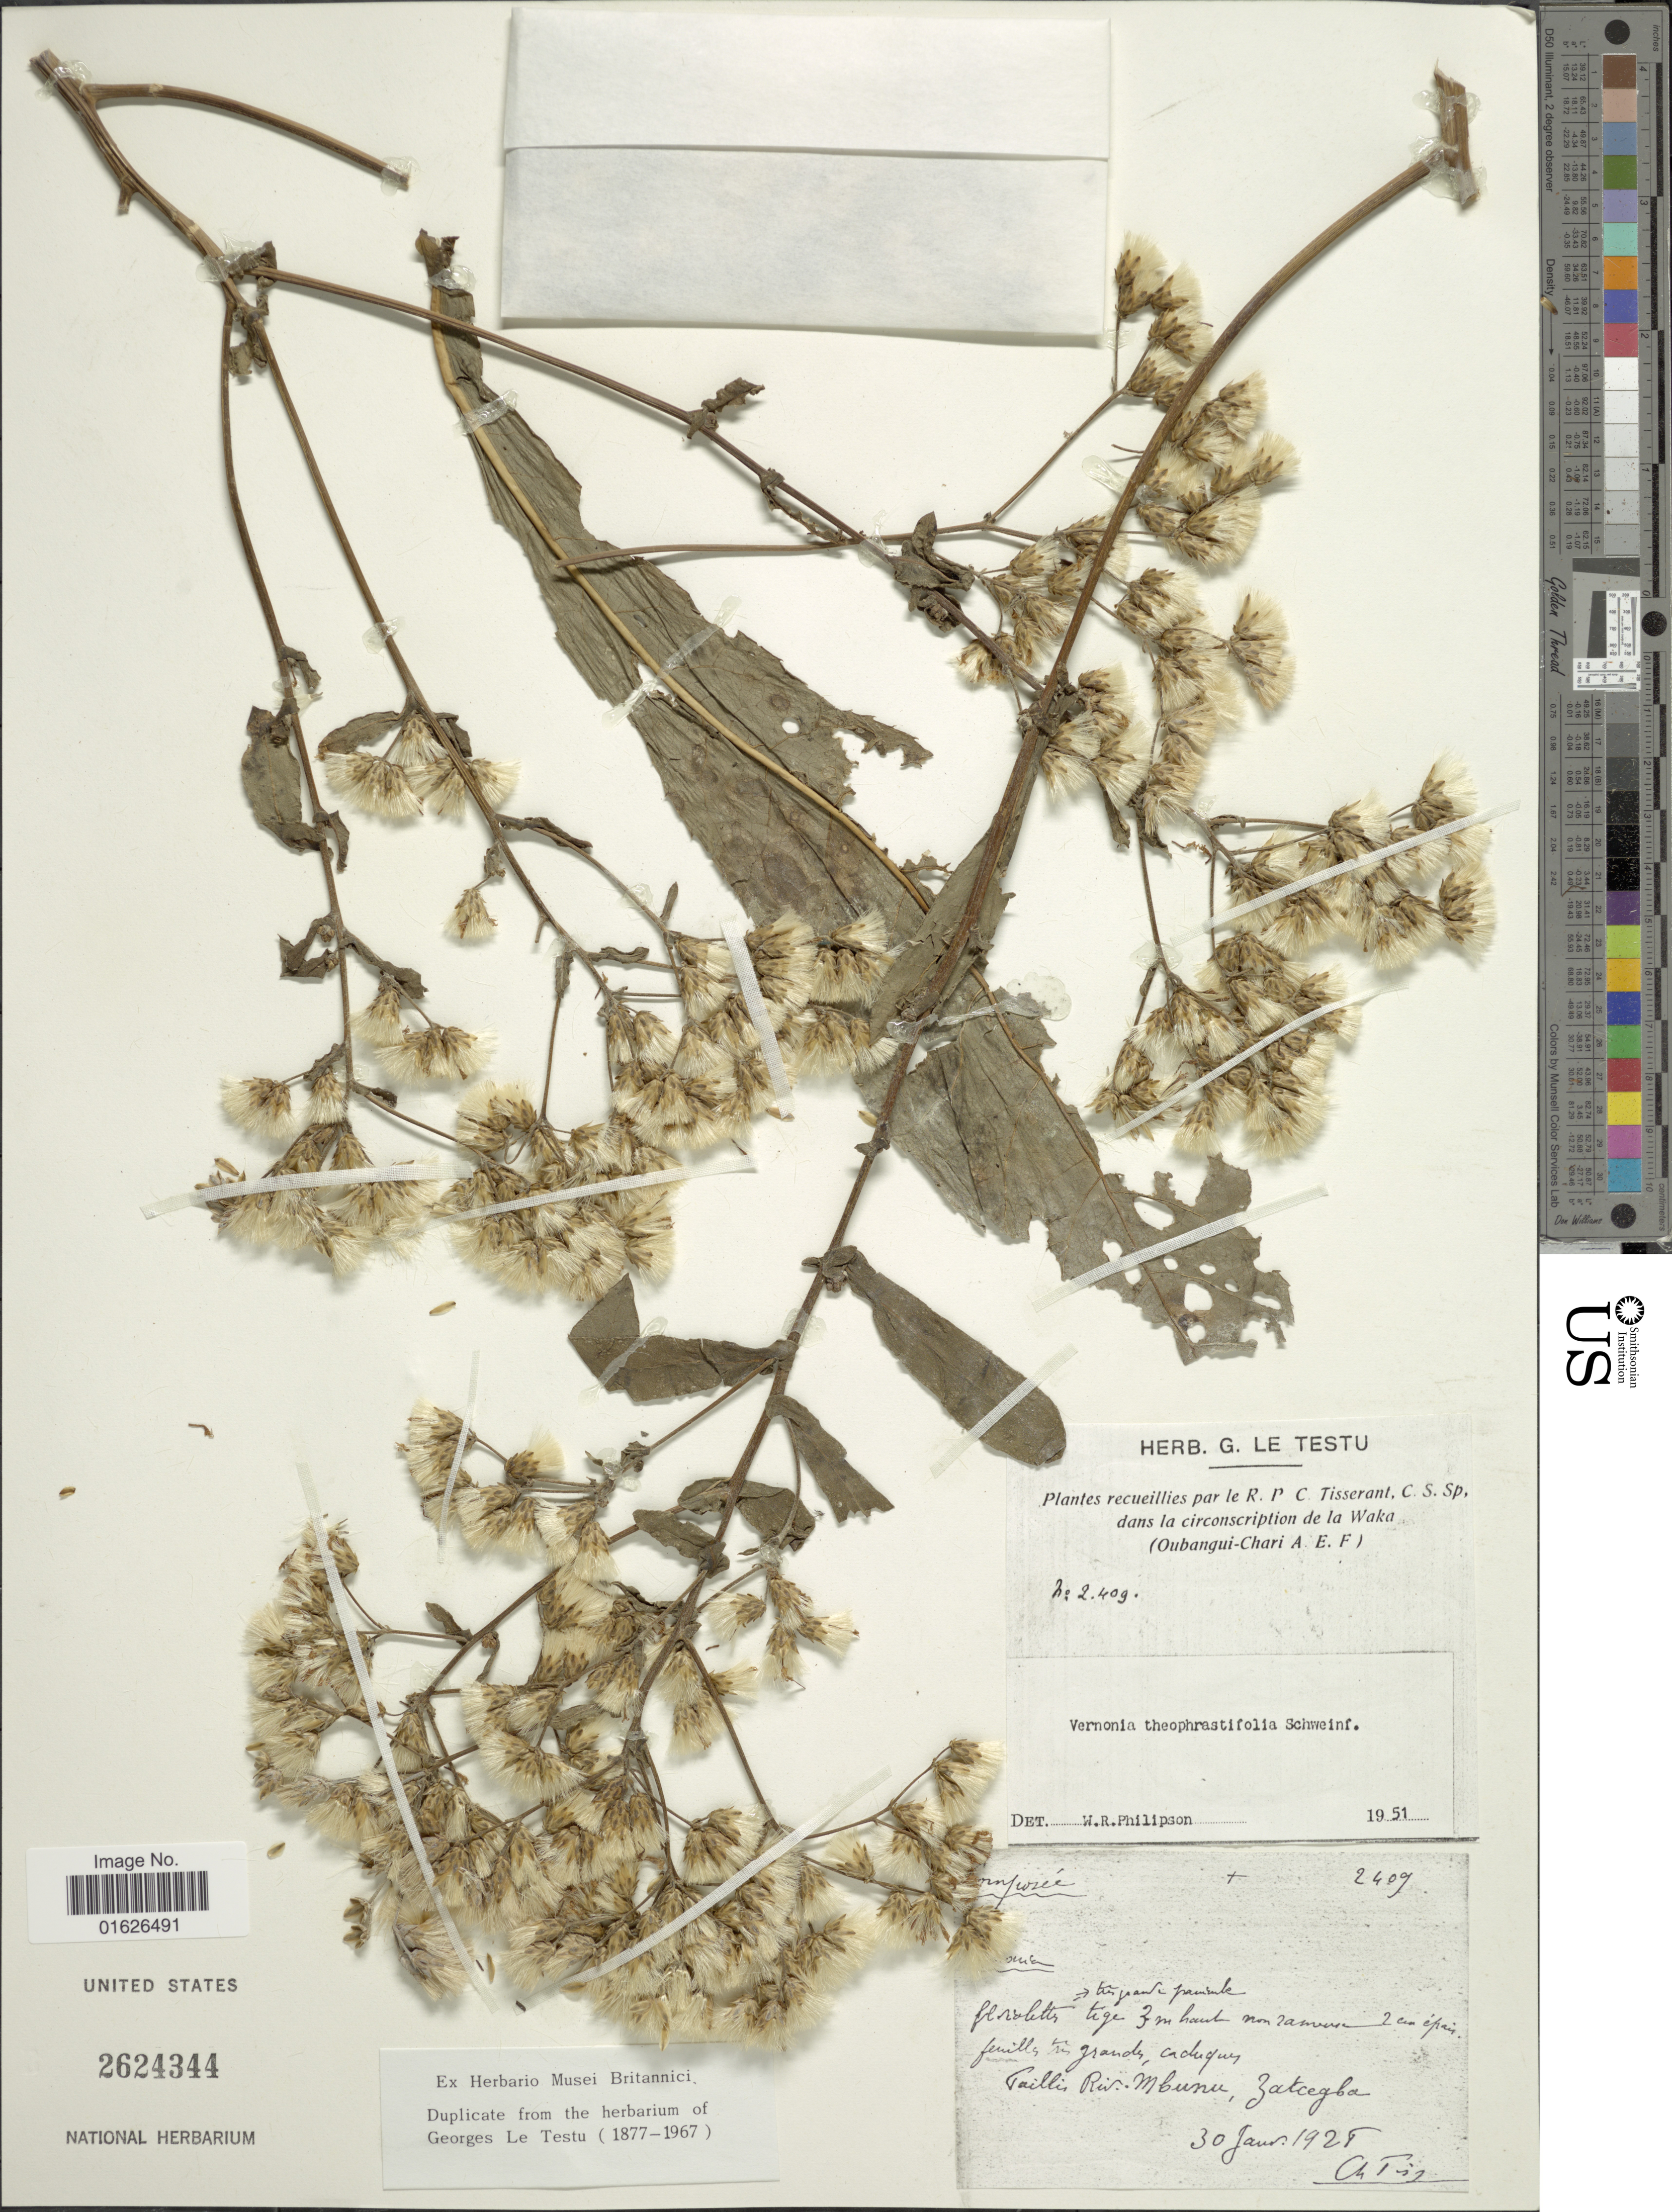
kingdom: Plantae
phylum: Tracheophyta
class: Magnoliopsida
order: Asterales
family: Asteraceae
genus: Gymnanthemum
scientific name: Gymnanthemum theophrastifolium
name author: (Schweinf. ex Oliv. & Hiern) H. Rob.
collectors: C. Tisserant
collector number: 2409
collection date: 1928-01-30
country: Central African Republic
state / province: Ouaka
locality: Oubangui-Chari A.E.F., Taillis Riv. Mbunu, Zatcegba [interpreted]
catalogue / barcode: US 2624344